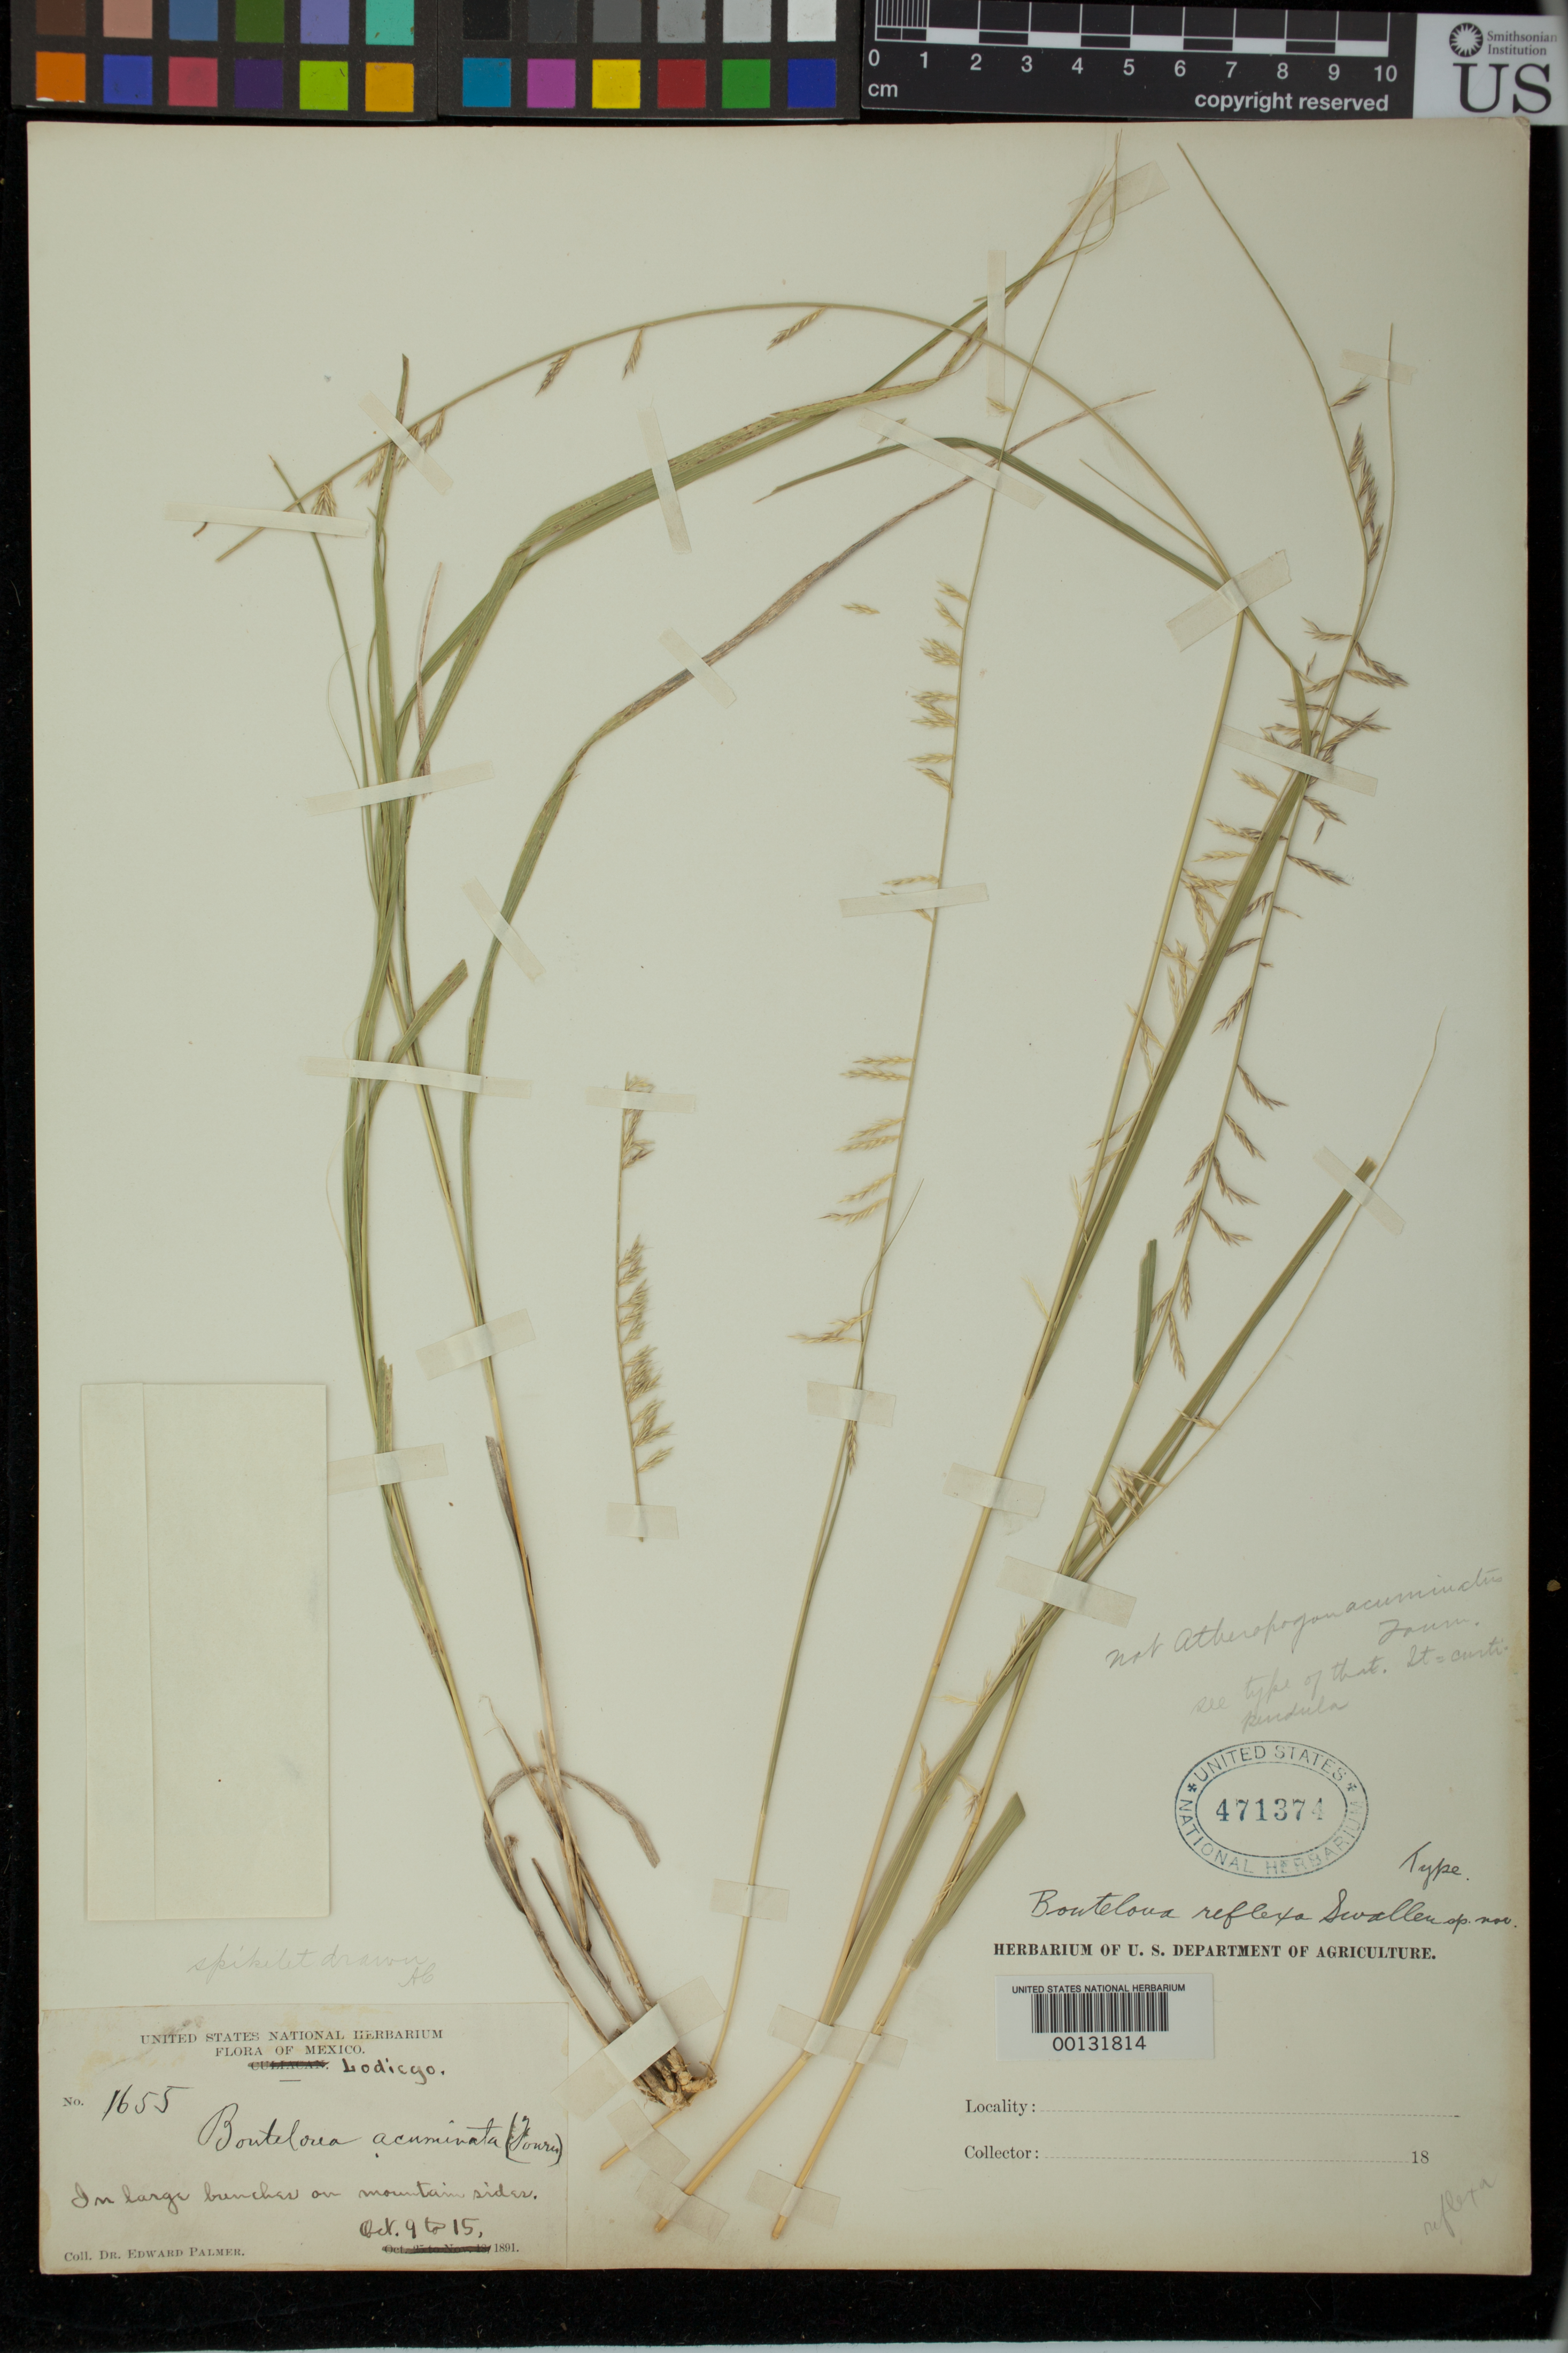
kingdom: Plantae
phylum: Tracheophyta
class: Liliopsida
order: Poales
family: Poaceae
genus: Bouteloua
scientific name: Bouteloua reflexa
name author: Swallen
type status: Holotype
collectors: E. Palmer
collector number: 1655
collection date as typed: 09 Oct 1891 to 15 Oct 1891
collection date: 1891-10-09/1891-10-15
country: Mexico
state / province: Sonora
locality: Near Lodiego.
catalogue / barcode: US 471374